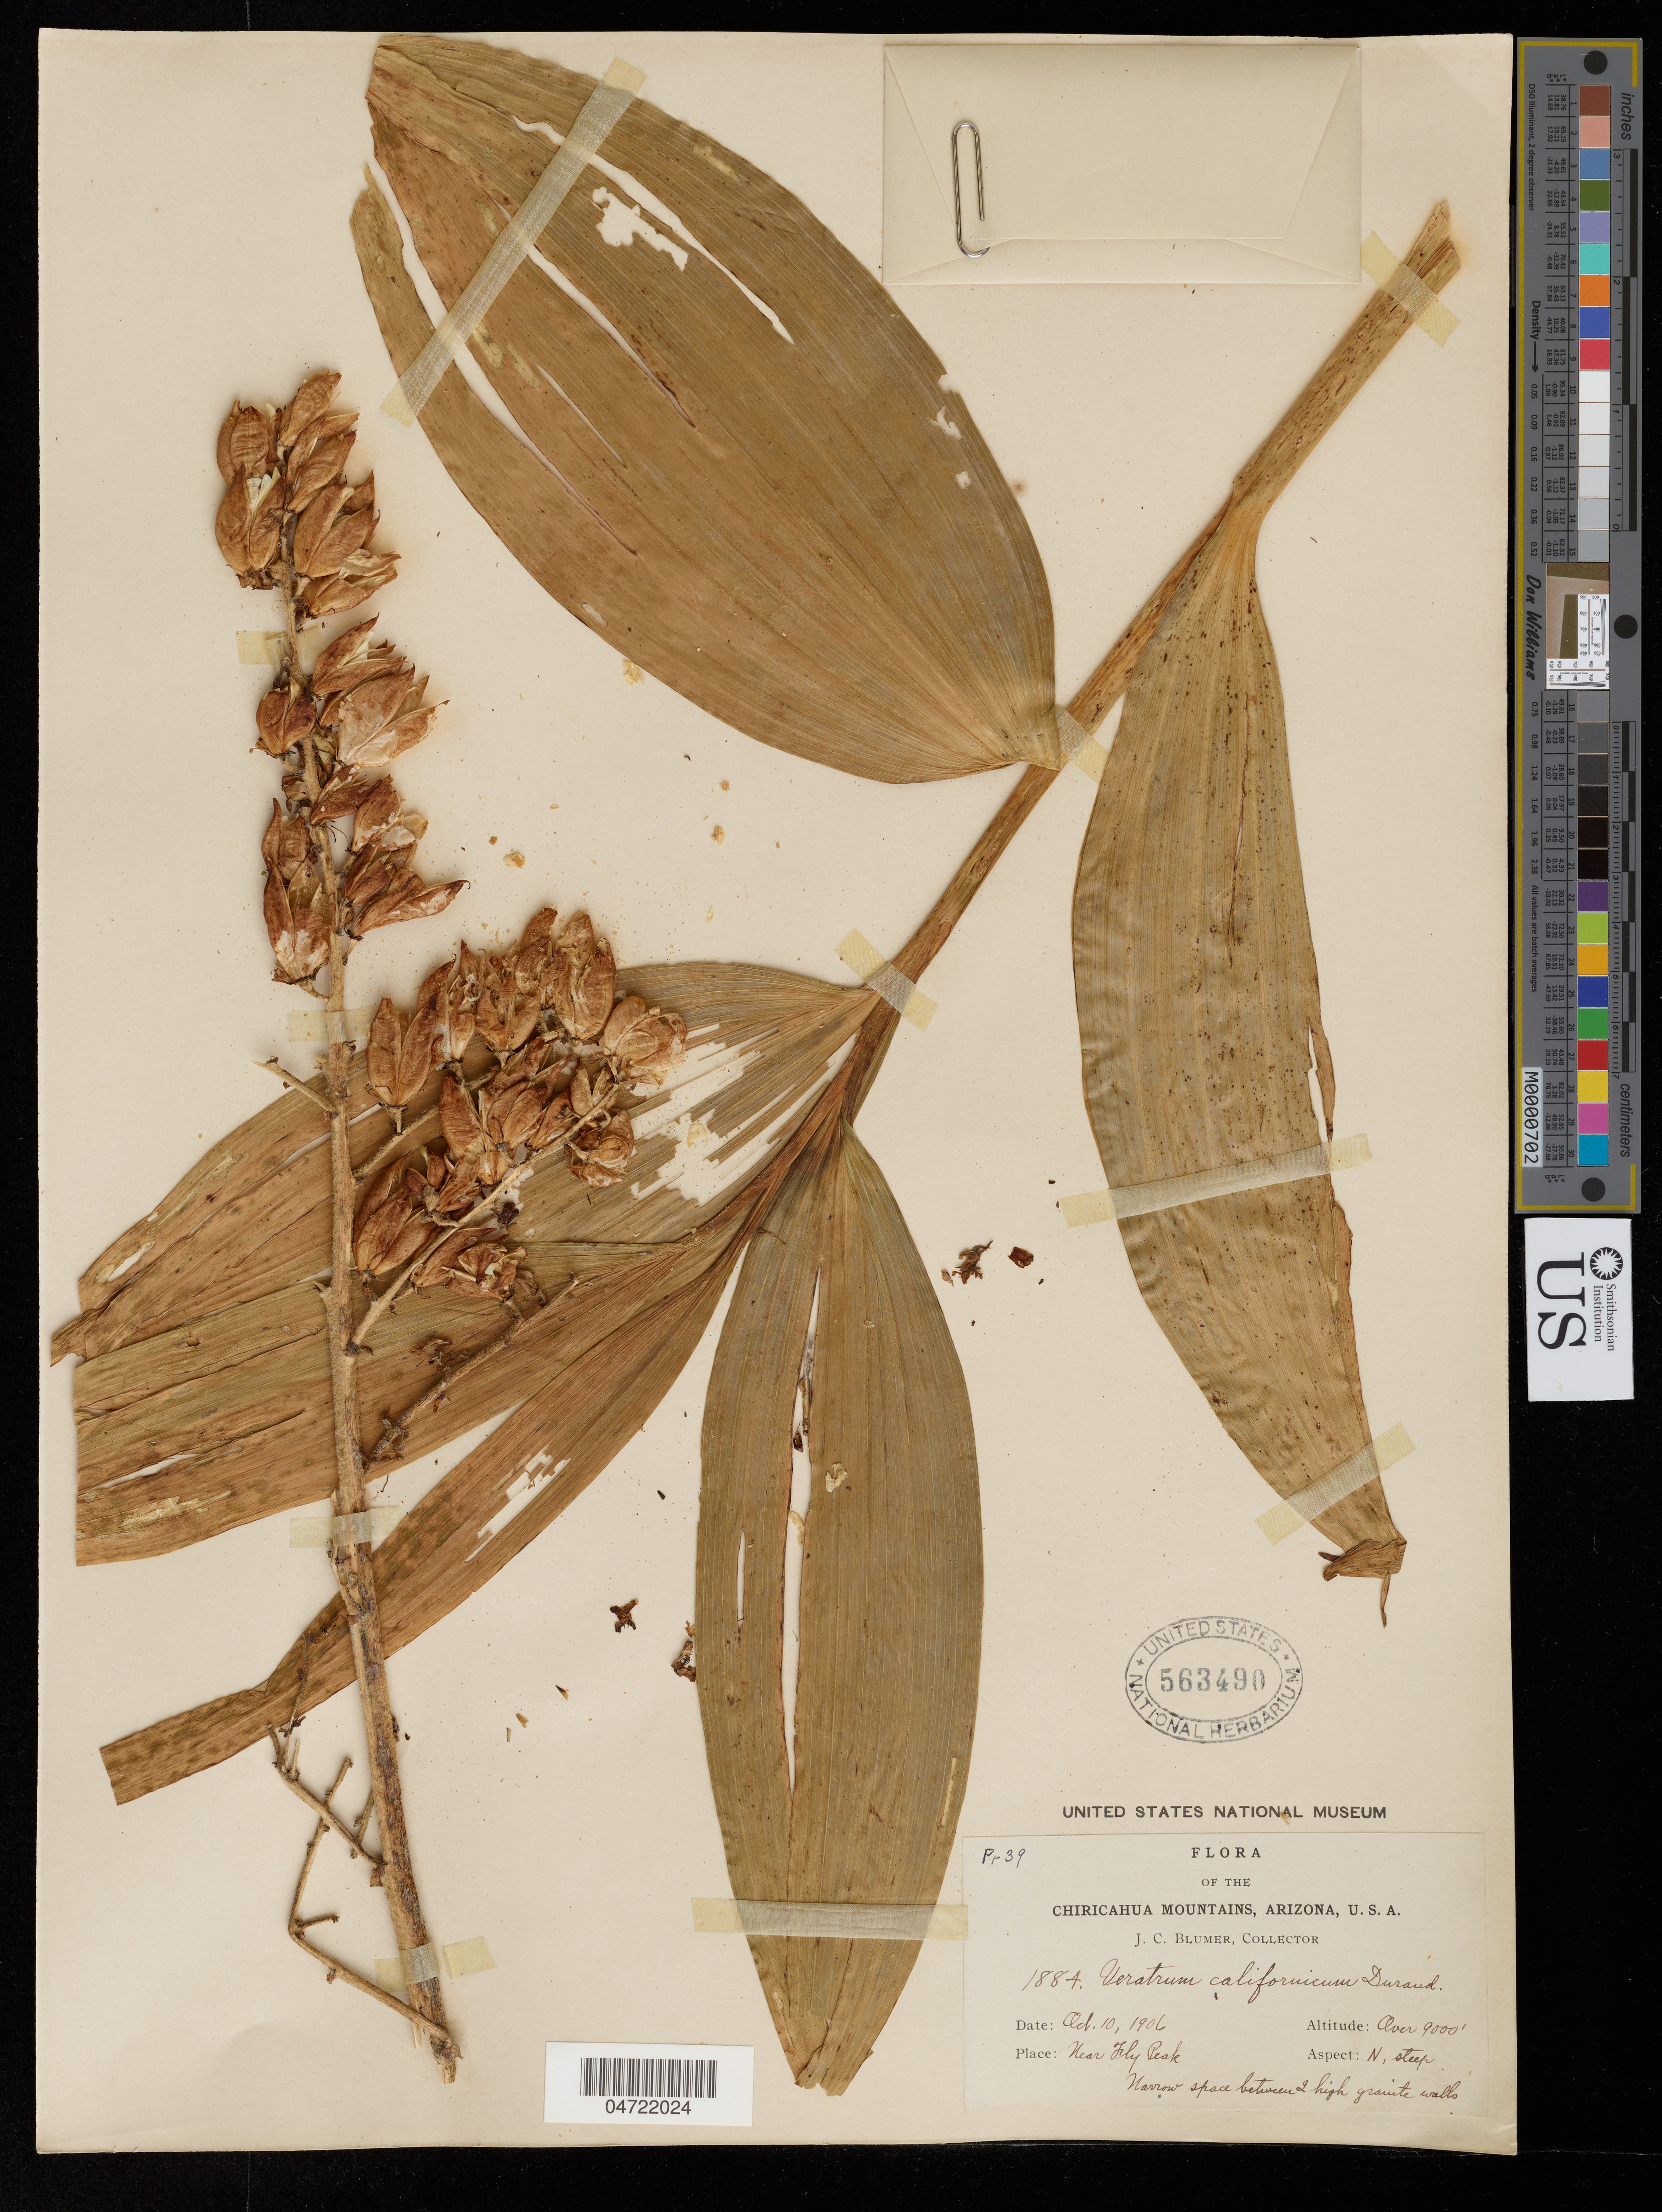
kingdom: Plantae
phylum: Tracheophyta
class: Liliopsida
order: Liliales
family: Melanthiaceae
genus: Veratrum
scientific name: Veratrum californicum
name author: Durand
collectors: J. C. Blumer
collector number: Pr 39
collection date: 1906-10-10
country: United States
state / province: Arizona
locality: Chiricahua Mountains. Near Fly Peak.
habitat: Narrow space between 2 high granite walls (N, steep)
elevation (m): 2743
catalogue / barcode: US 563490